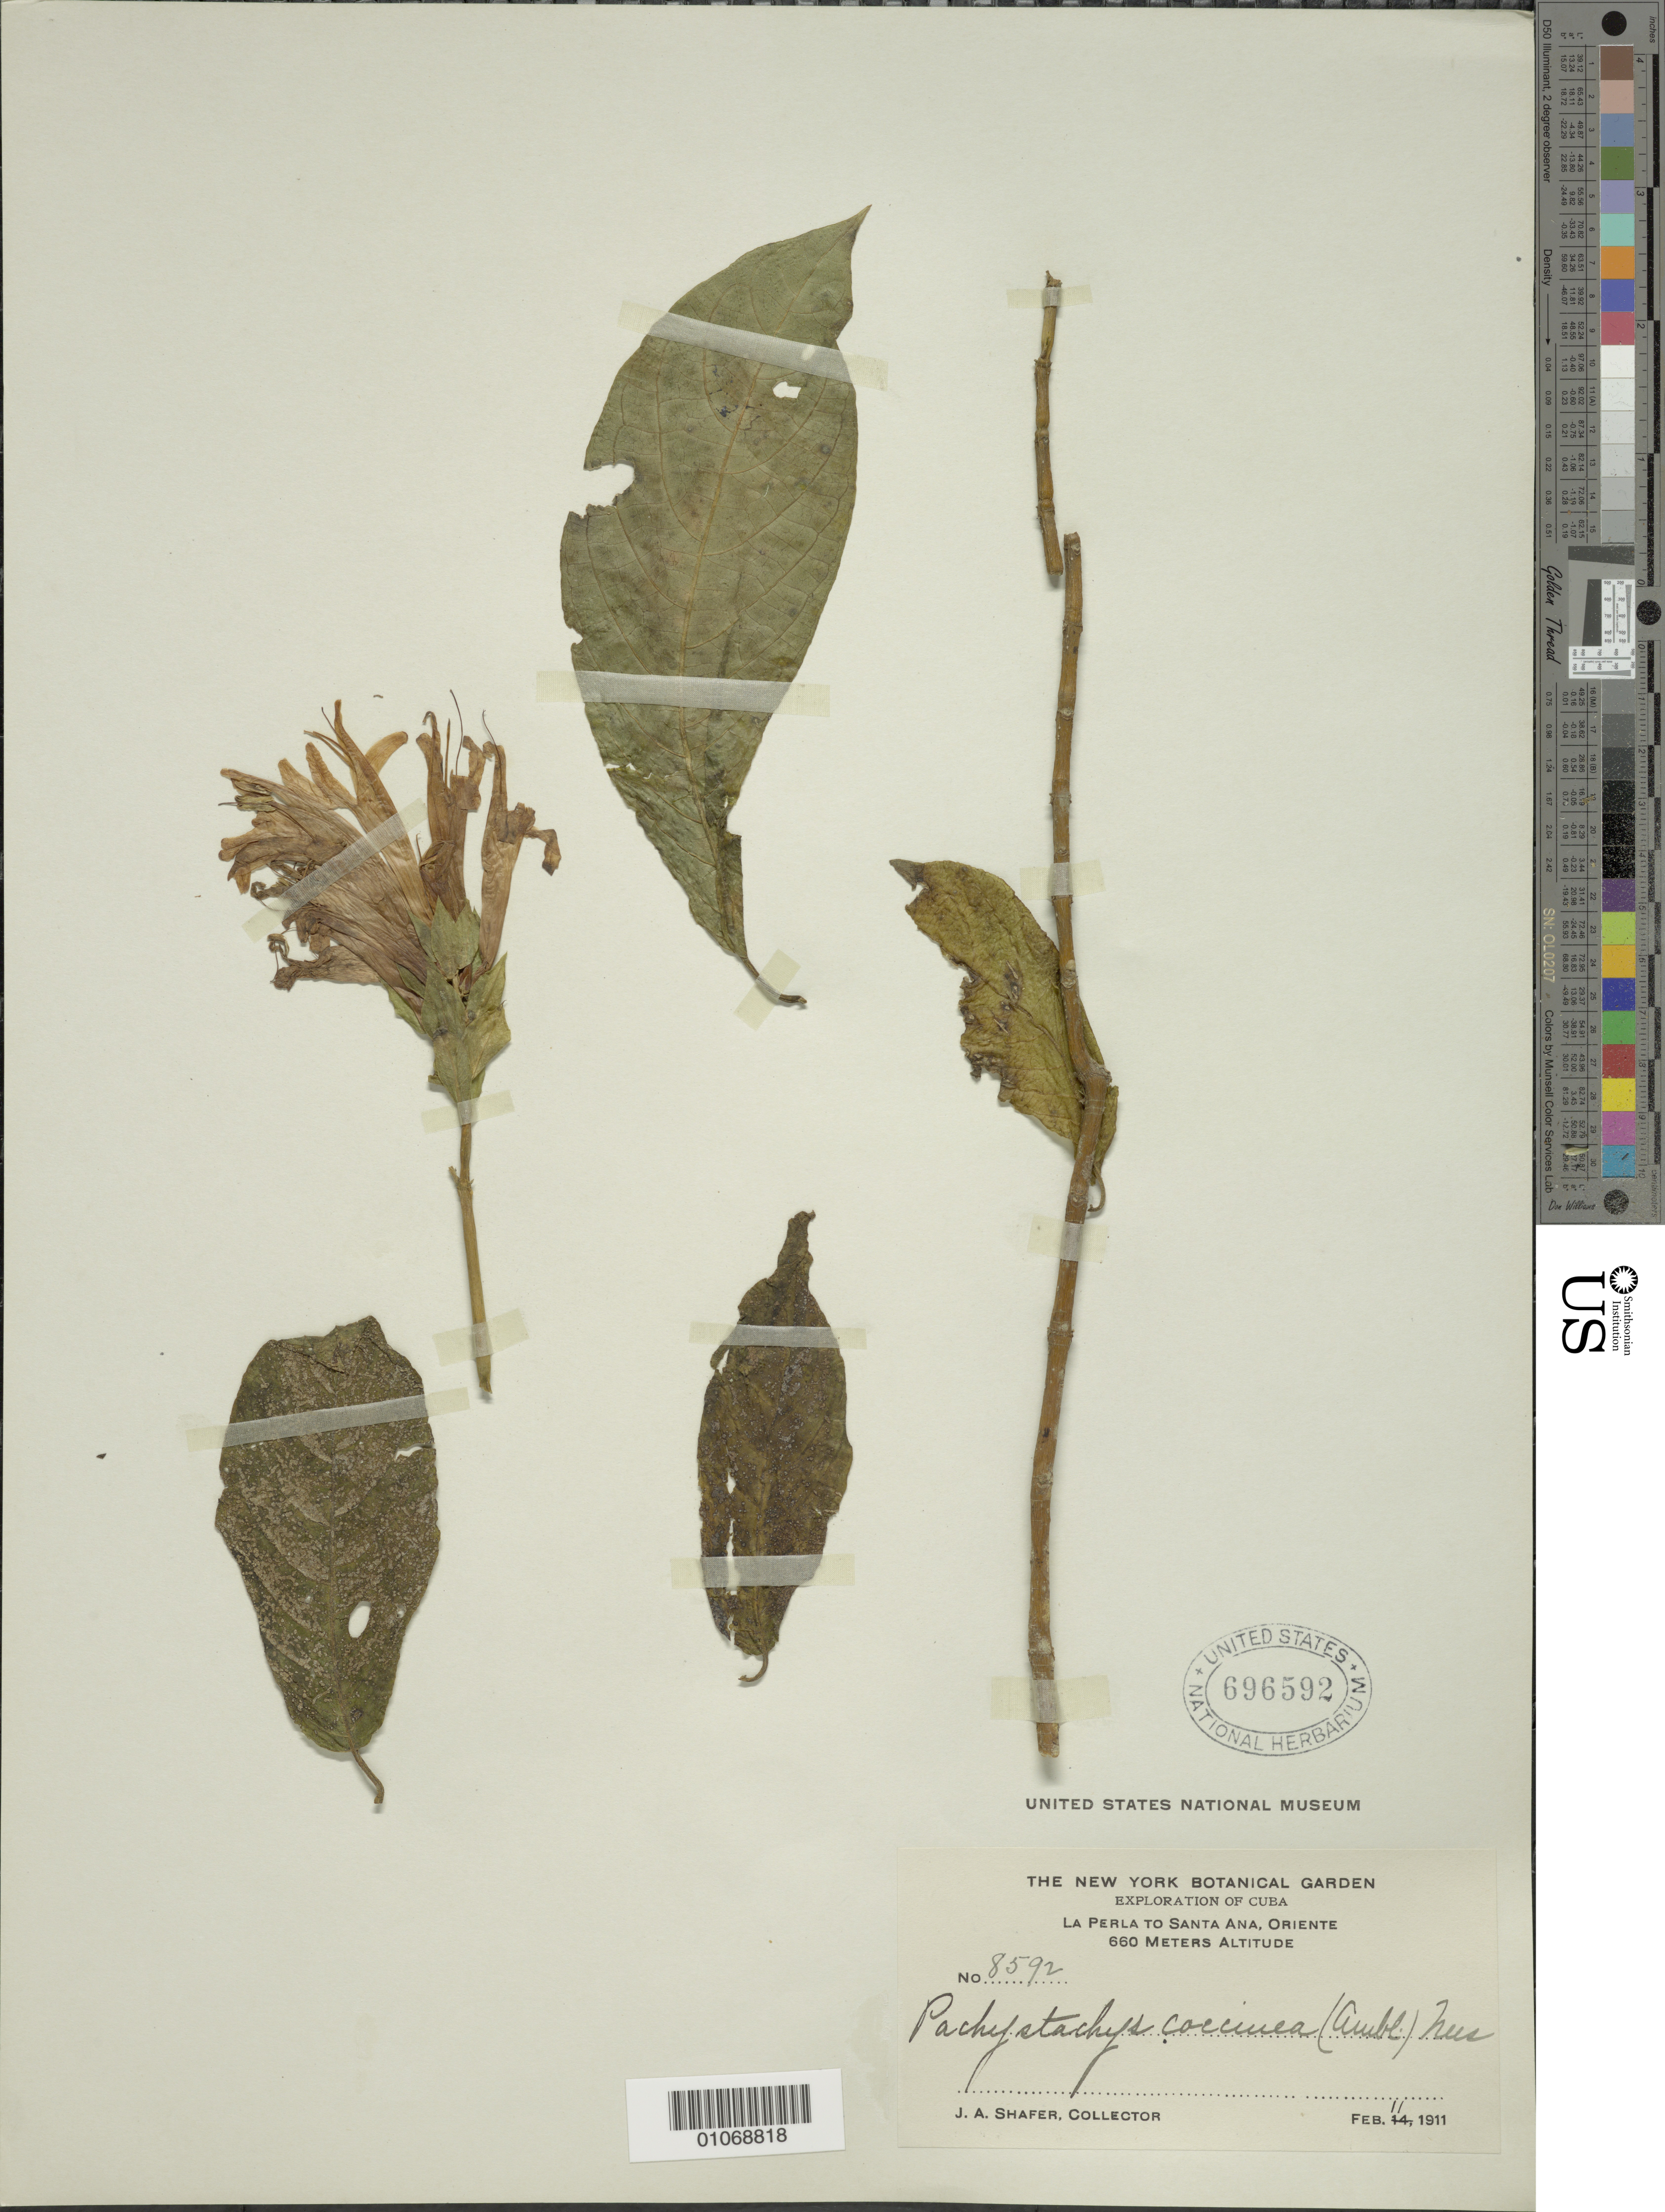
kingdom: Plantae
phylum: Tracheophyta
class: Magnoliopsida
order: Lamiales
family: Acanthaceae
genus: Pachystachys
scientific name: Pachystachys spicata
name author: (Ruiz & Pav.) Wassh.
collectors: J. A. Shafer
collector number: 8592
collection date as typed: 11 Feb 1911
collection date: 1911-02-11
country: Cuba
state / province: Oriente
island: Cuba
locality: La Perla to Santa Ana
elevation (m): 660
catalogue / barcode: US 696592